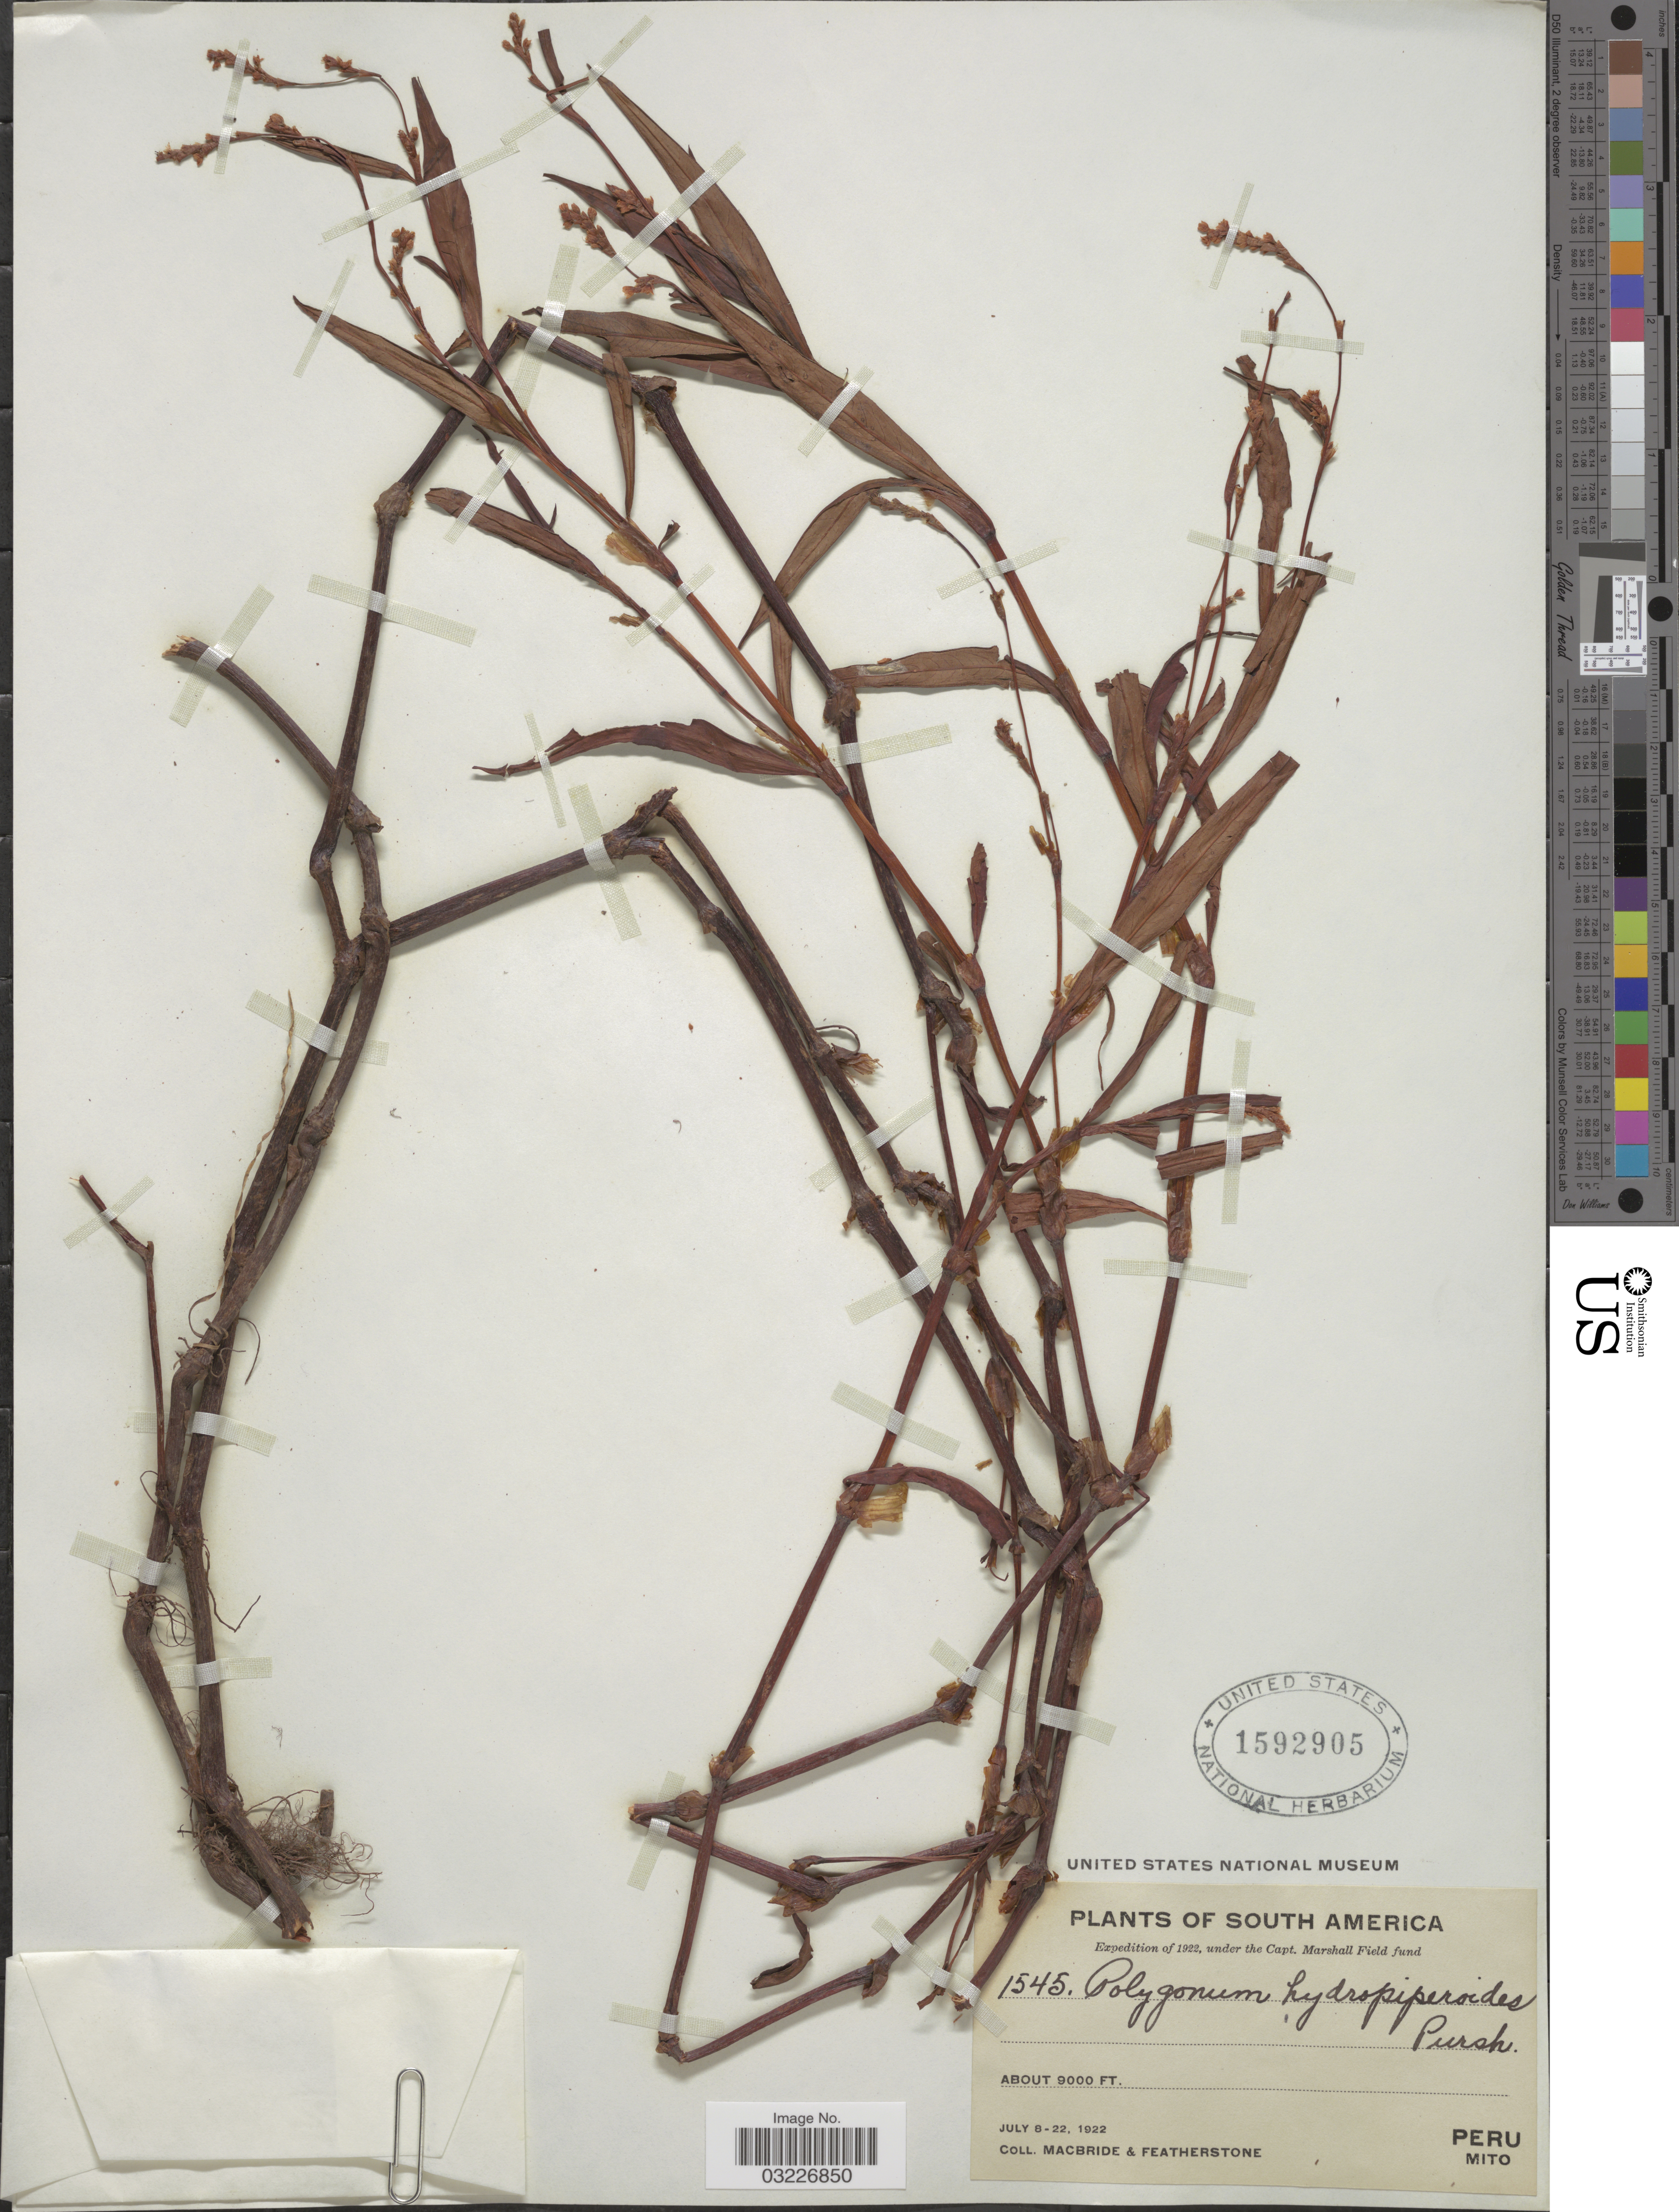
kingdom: Plantae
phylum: Tracheophyta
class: Magnoliopsida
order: Caryophyllales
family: Polygonaceae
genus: Polygonum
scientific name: Polygonum hydropiperoides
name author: Michx.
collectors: Macbride, -- & -. Featherstone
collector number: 1545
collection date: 1922-07-08/1922-07-22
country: Peru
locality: Mito.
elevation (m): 2743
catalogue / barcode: US 1592905